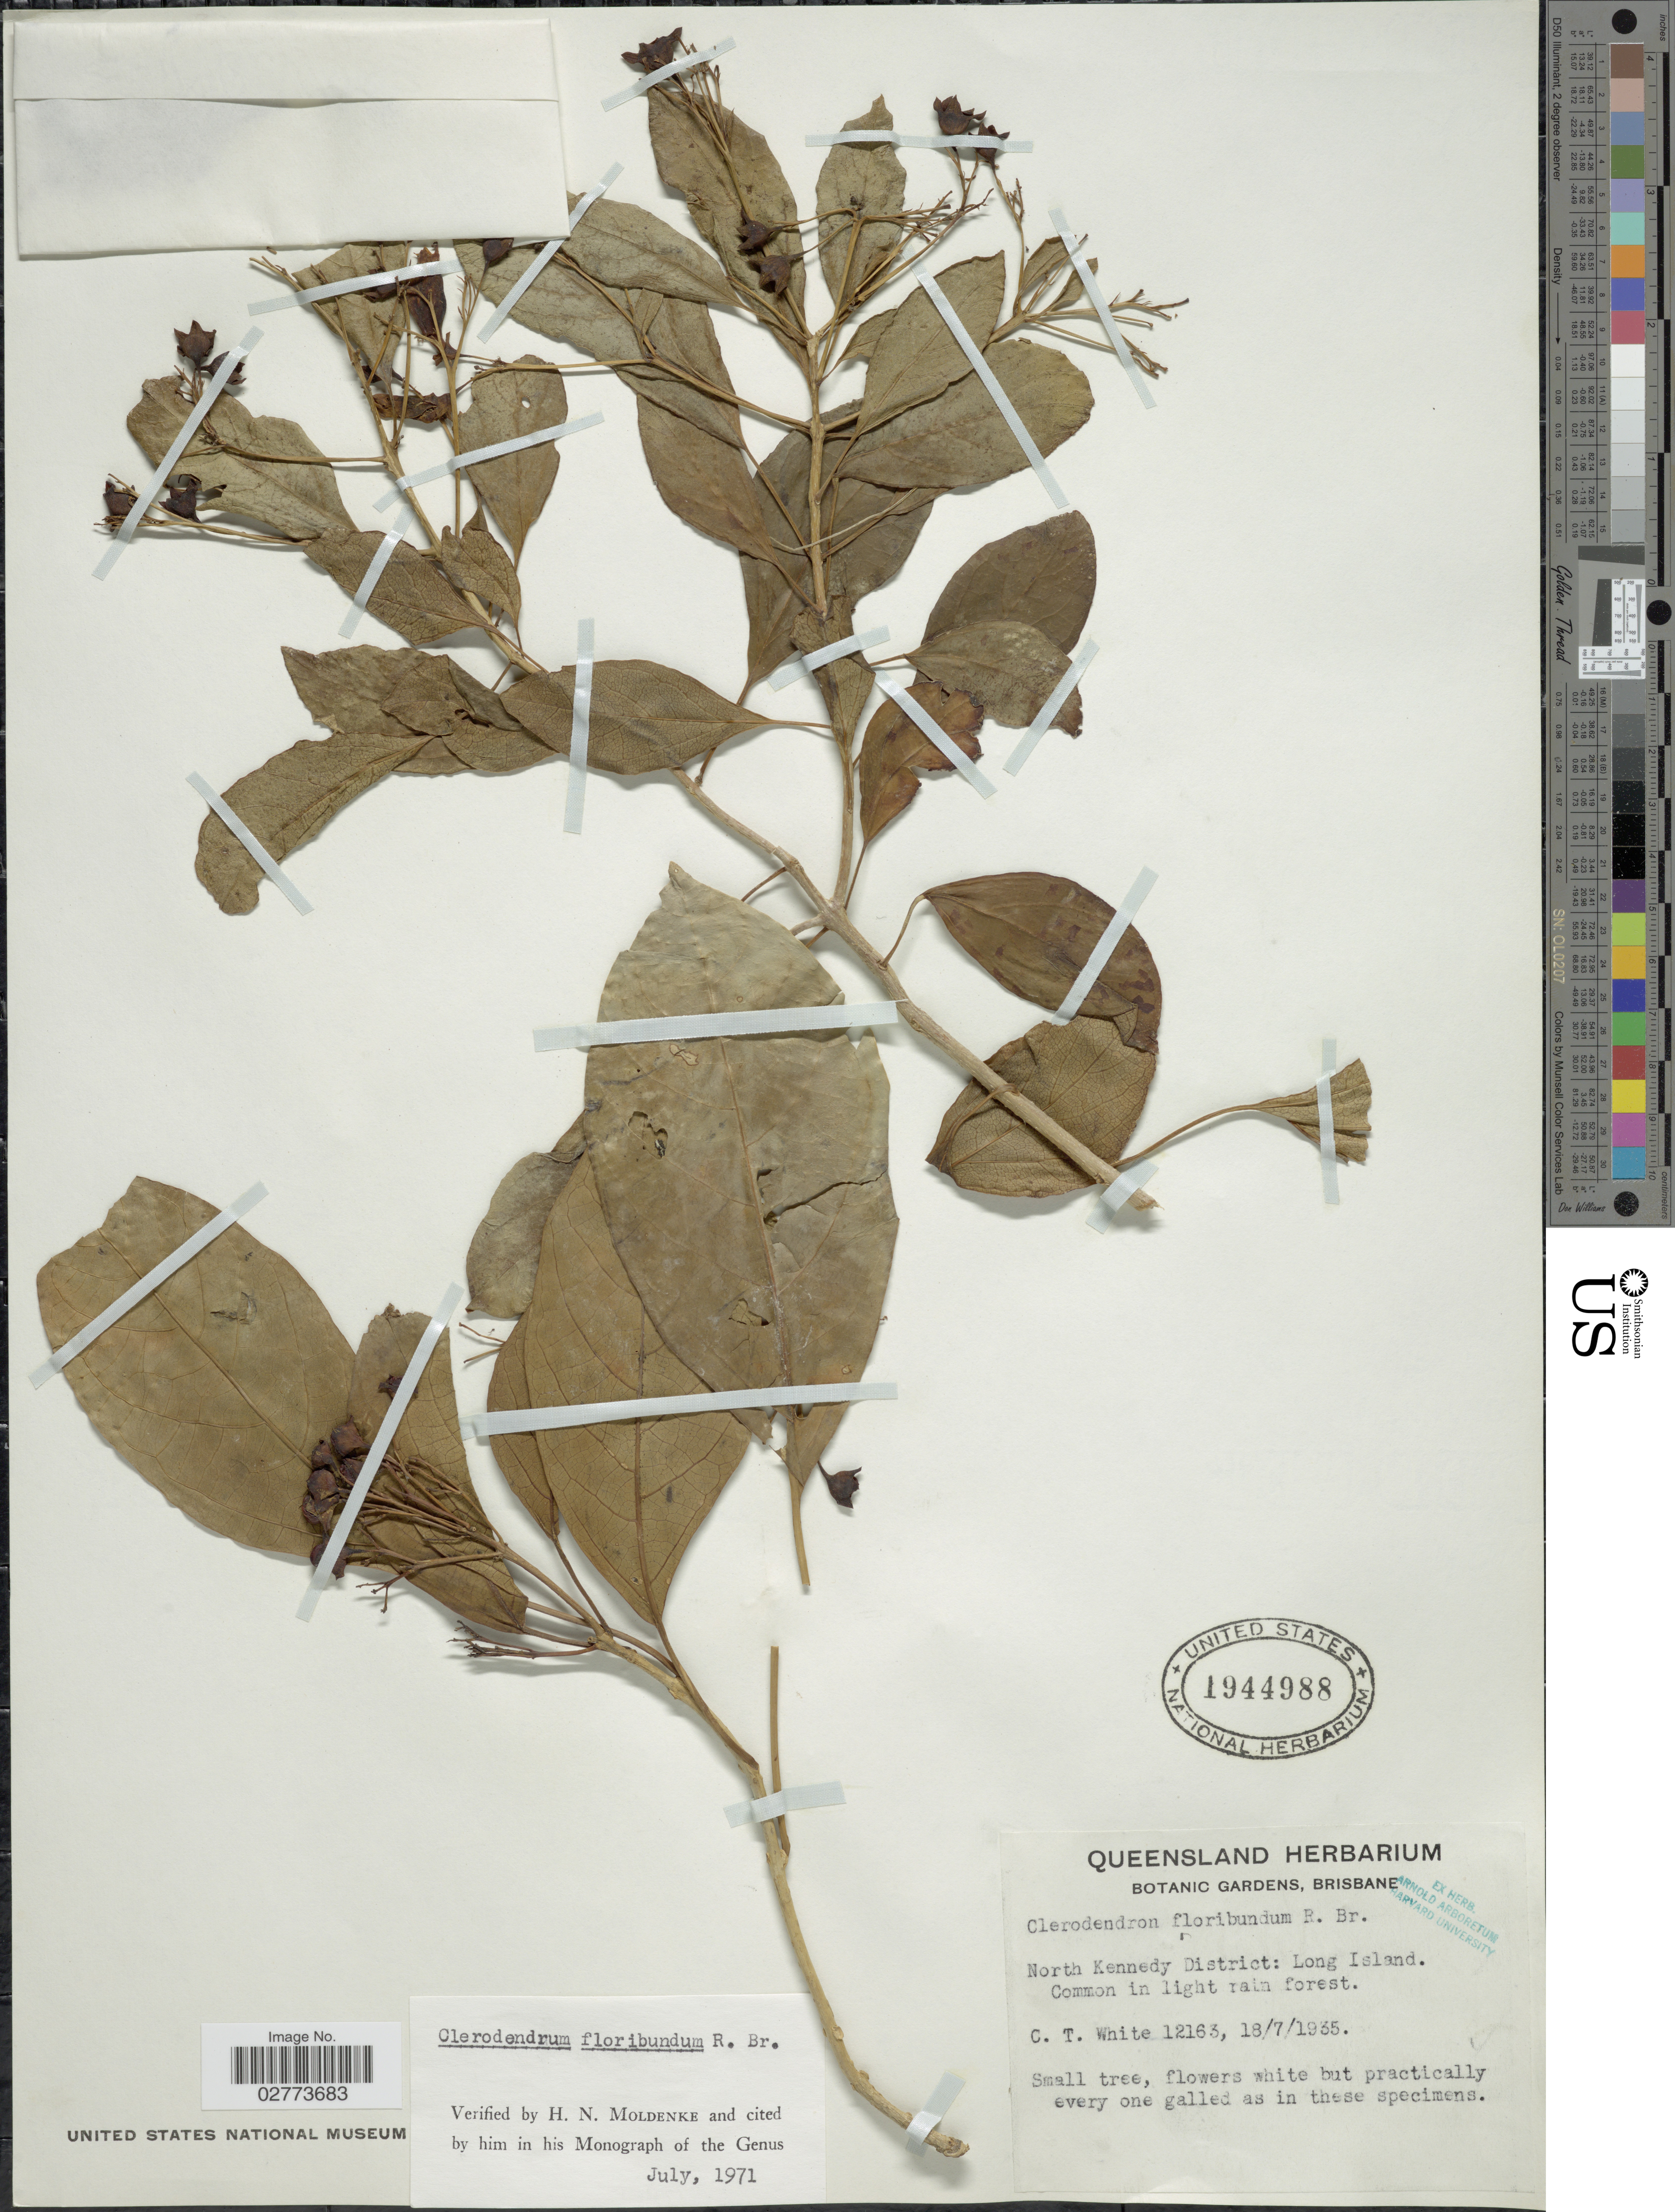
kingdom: Plantae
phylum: Tracheophyta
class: Magnoliopsida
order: Lamiales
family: Lamiaceae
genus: Clerodendrum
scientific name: Clerodendrum floribundum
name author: R. Br.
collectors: C. T. White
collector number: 12163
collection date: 1935-07-18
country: Australia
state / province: Queensland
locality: North Kennedy District: Long Island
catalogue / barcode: US 1944988